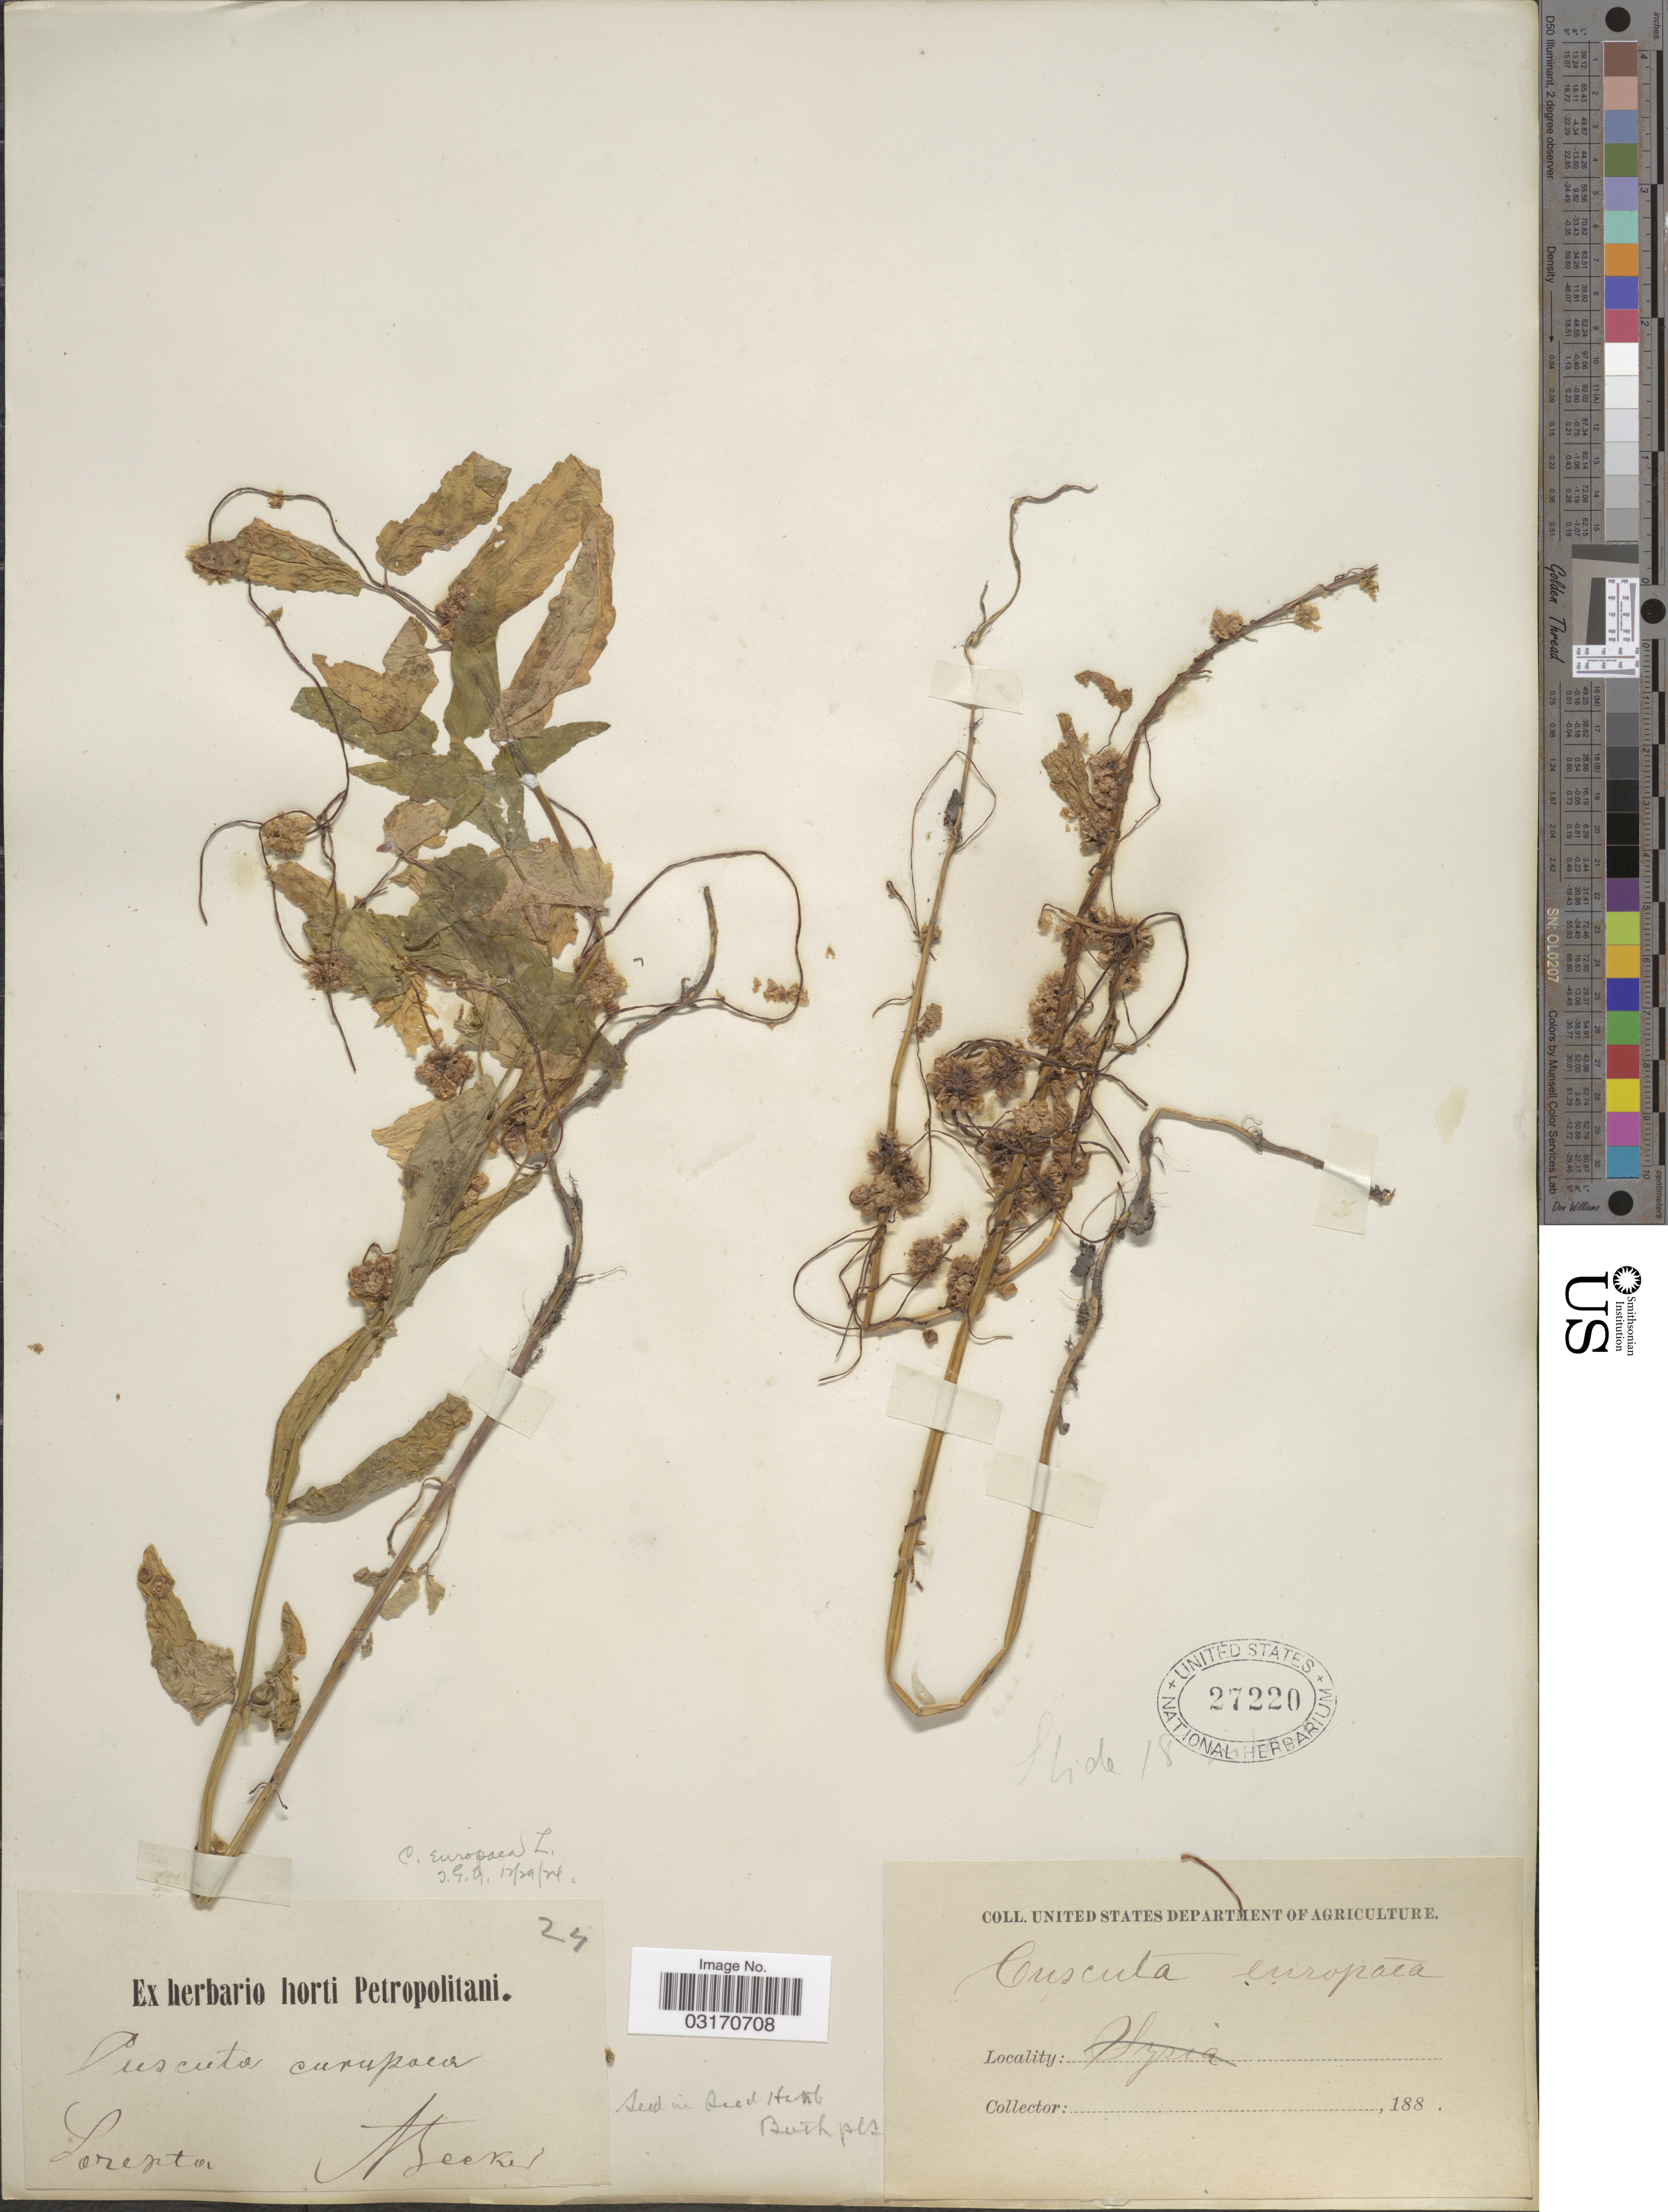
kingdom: Plantae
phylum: Tracheophyta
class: Magnoliopsida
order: Solanales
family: Convolvulaceae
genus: Cuscuta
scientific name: Cuscuta europaea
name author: L.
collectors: A. Becker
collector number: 24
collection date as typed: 188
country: Russian Federation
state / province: Volgograd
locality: Sarepta.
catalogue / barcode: US 27220